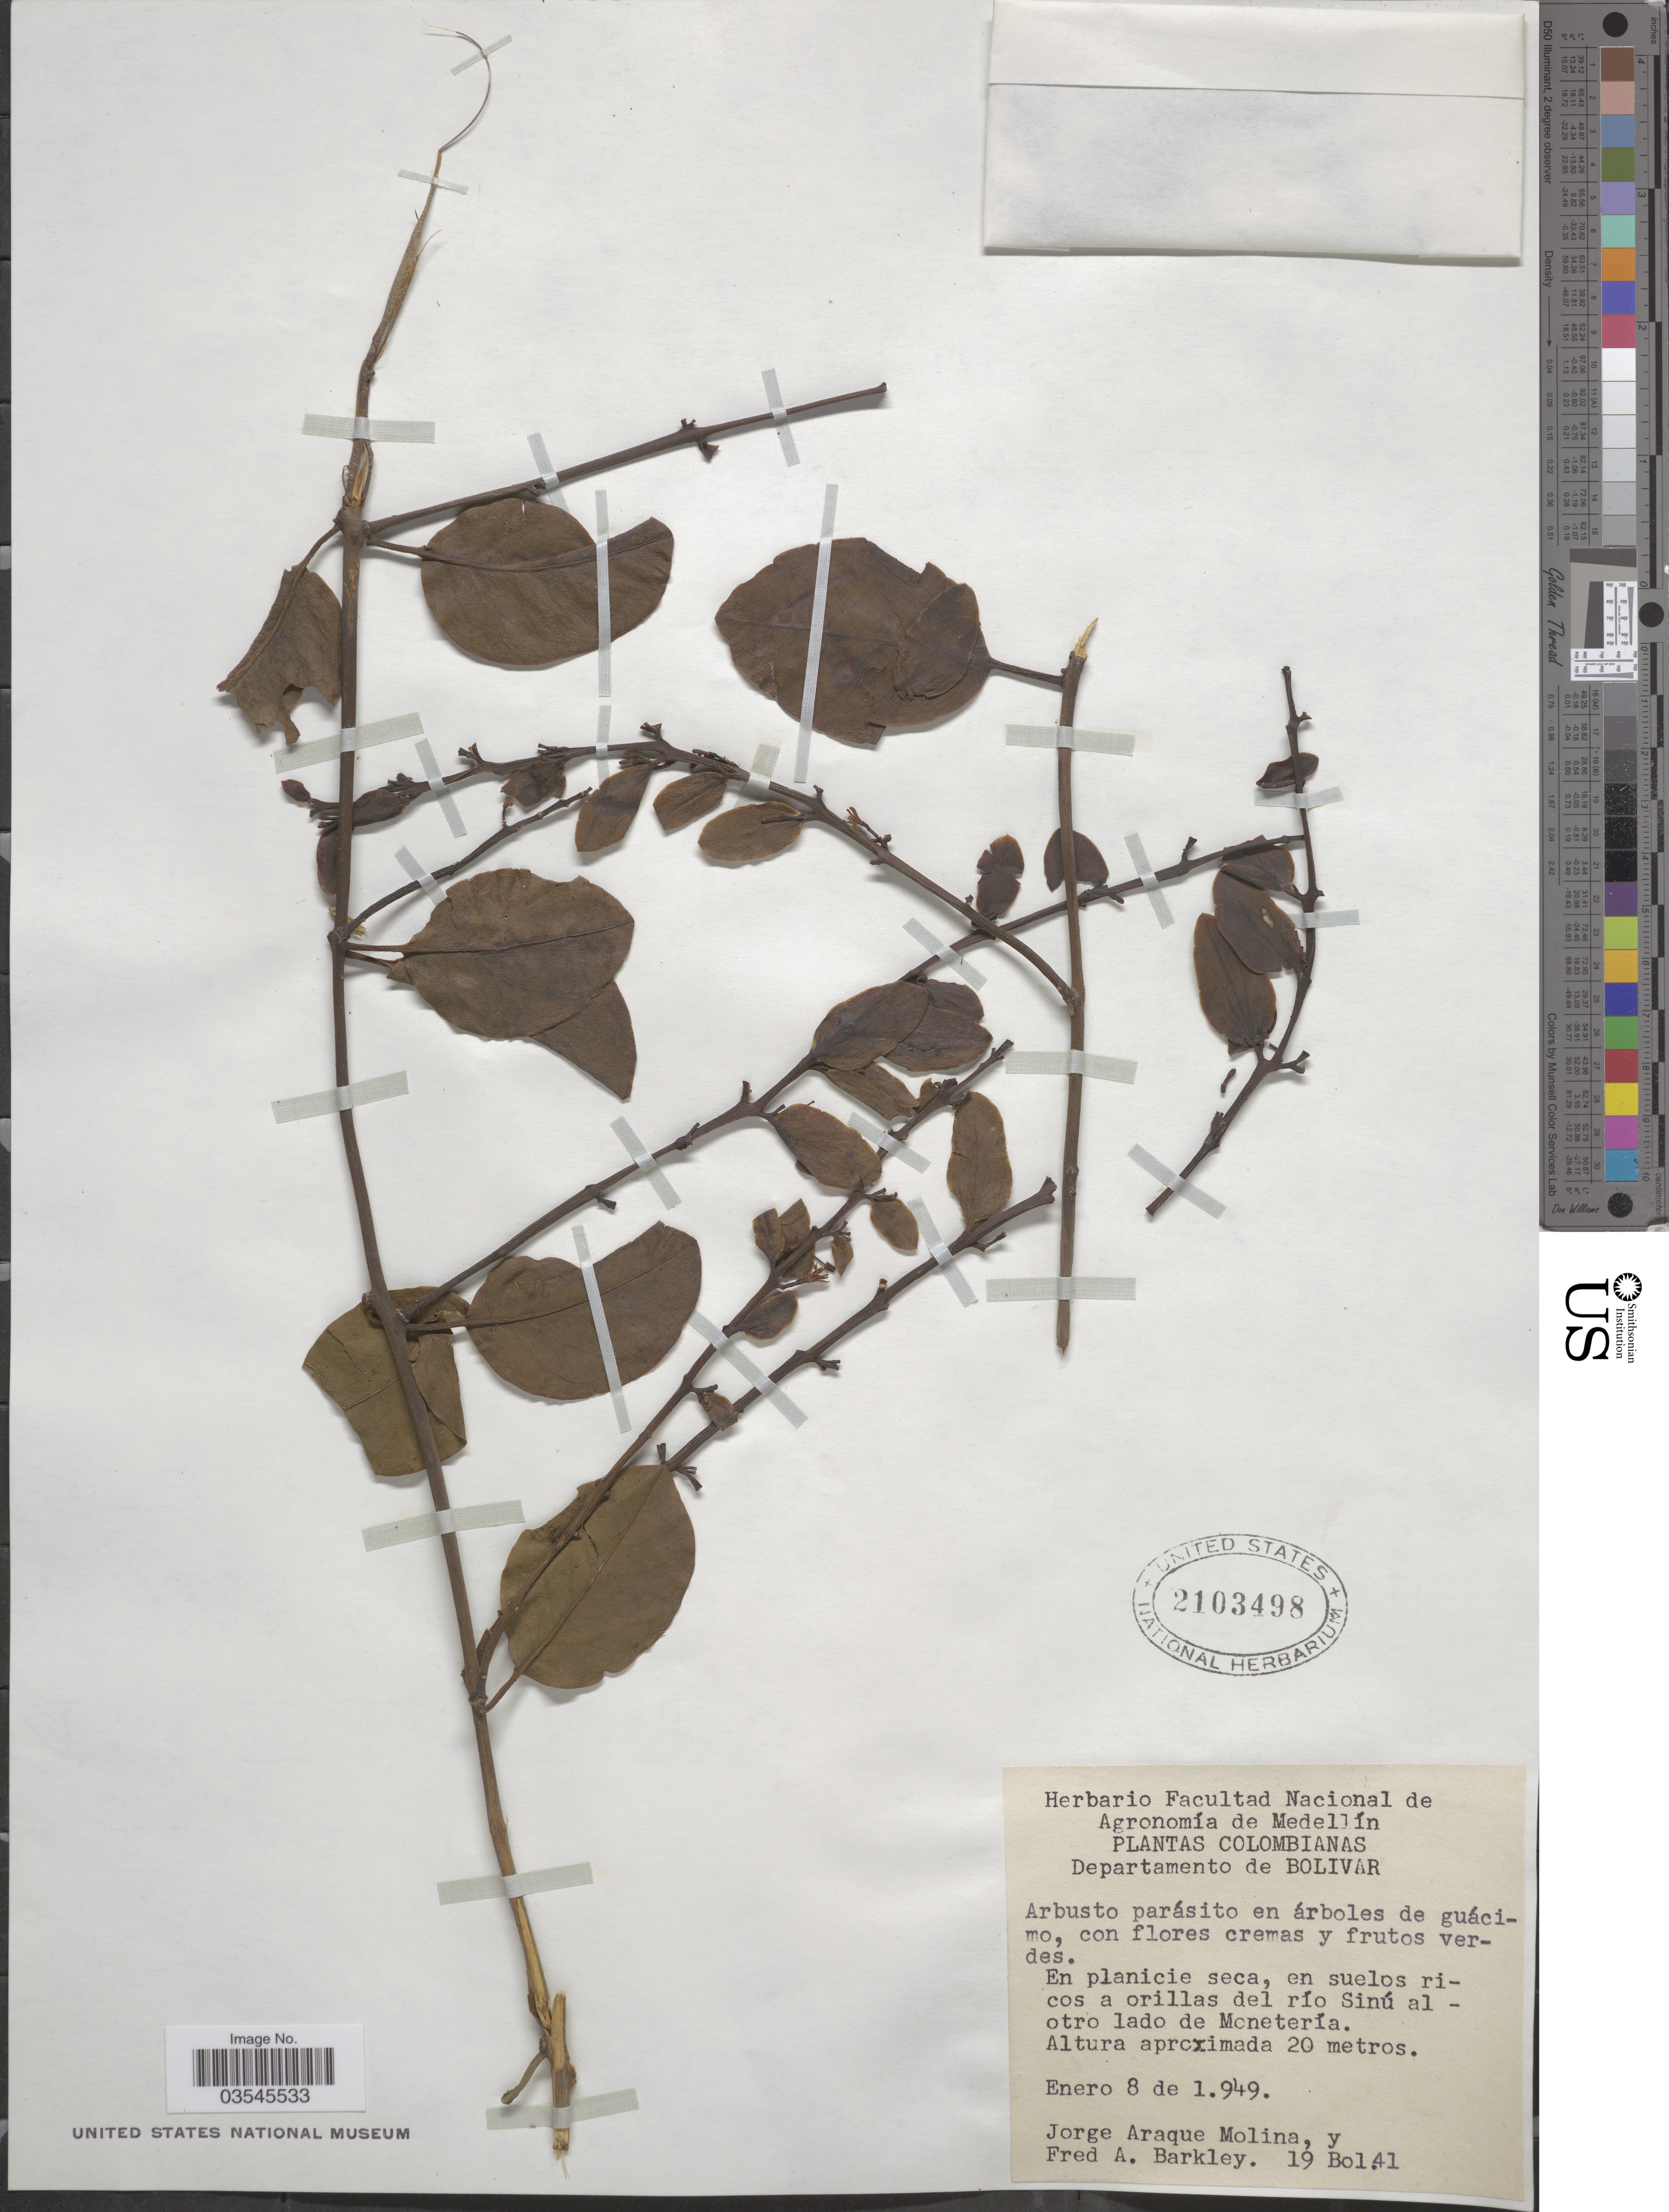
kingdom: Plantae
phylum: Tracheophyta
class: Magnoliopsida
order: Santalales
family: Loranthaceae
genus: Struthanthus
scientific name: Struthanthus sp.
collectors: J. Araque Molina & F. A. Barkley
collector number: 19Bo141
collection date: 1949-01-08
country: Colombia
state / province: Bolívar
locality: Departamento de Bolivar. Orillas del río Sinú al otro lado de Monetería.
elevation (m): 20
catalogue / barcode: US 2103498